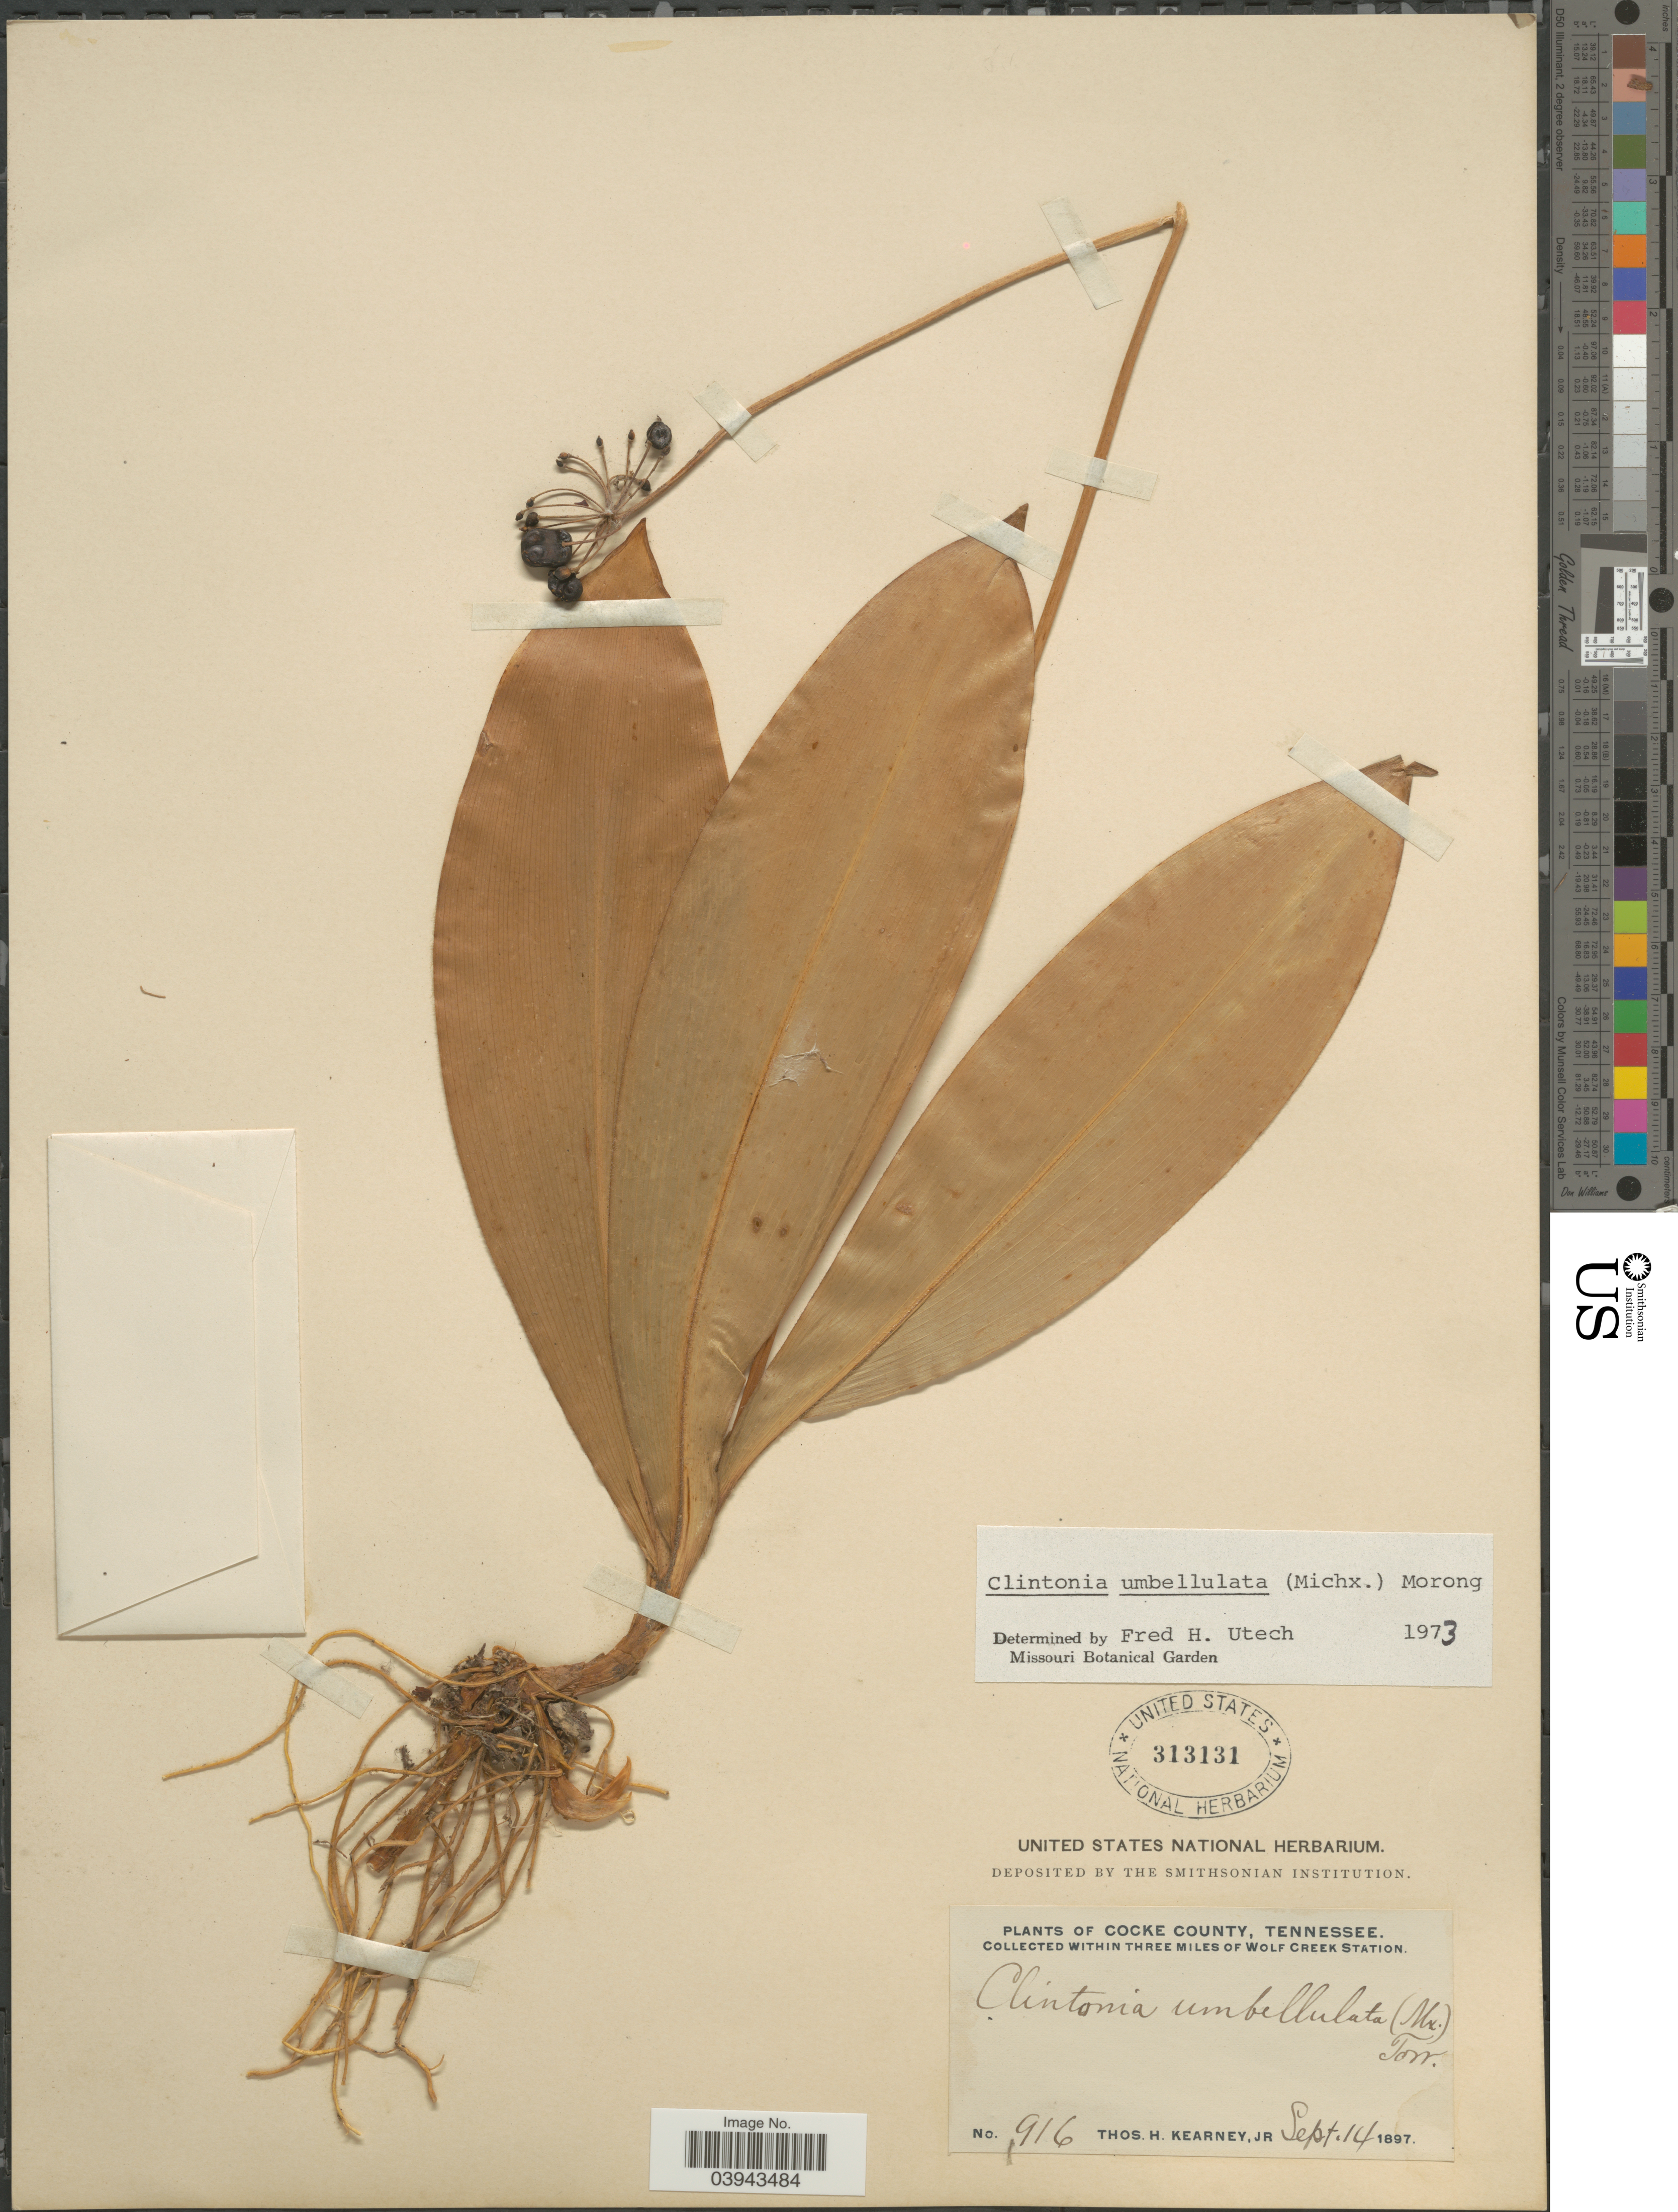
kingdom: Plantae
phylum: Tracheophyta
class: Liliopsida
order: Liliales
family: Liliaceae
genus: Clintonia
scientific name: Clintonia umbellulata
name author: (Michx.) Morong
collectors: T. H. Kearney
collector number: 916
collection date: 1897-09-14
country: United States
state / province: Tennessee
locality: Cocke County. Within three miles of Wolf Creek Station.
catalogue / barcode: US 313131